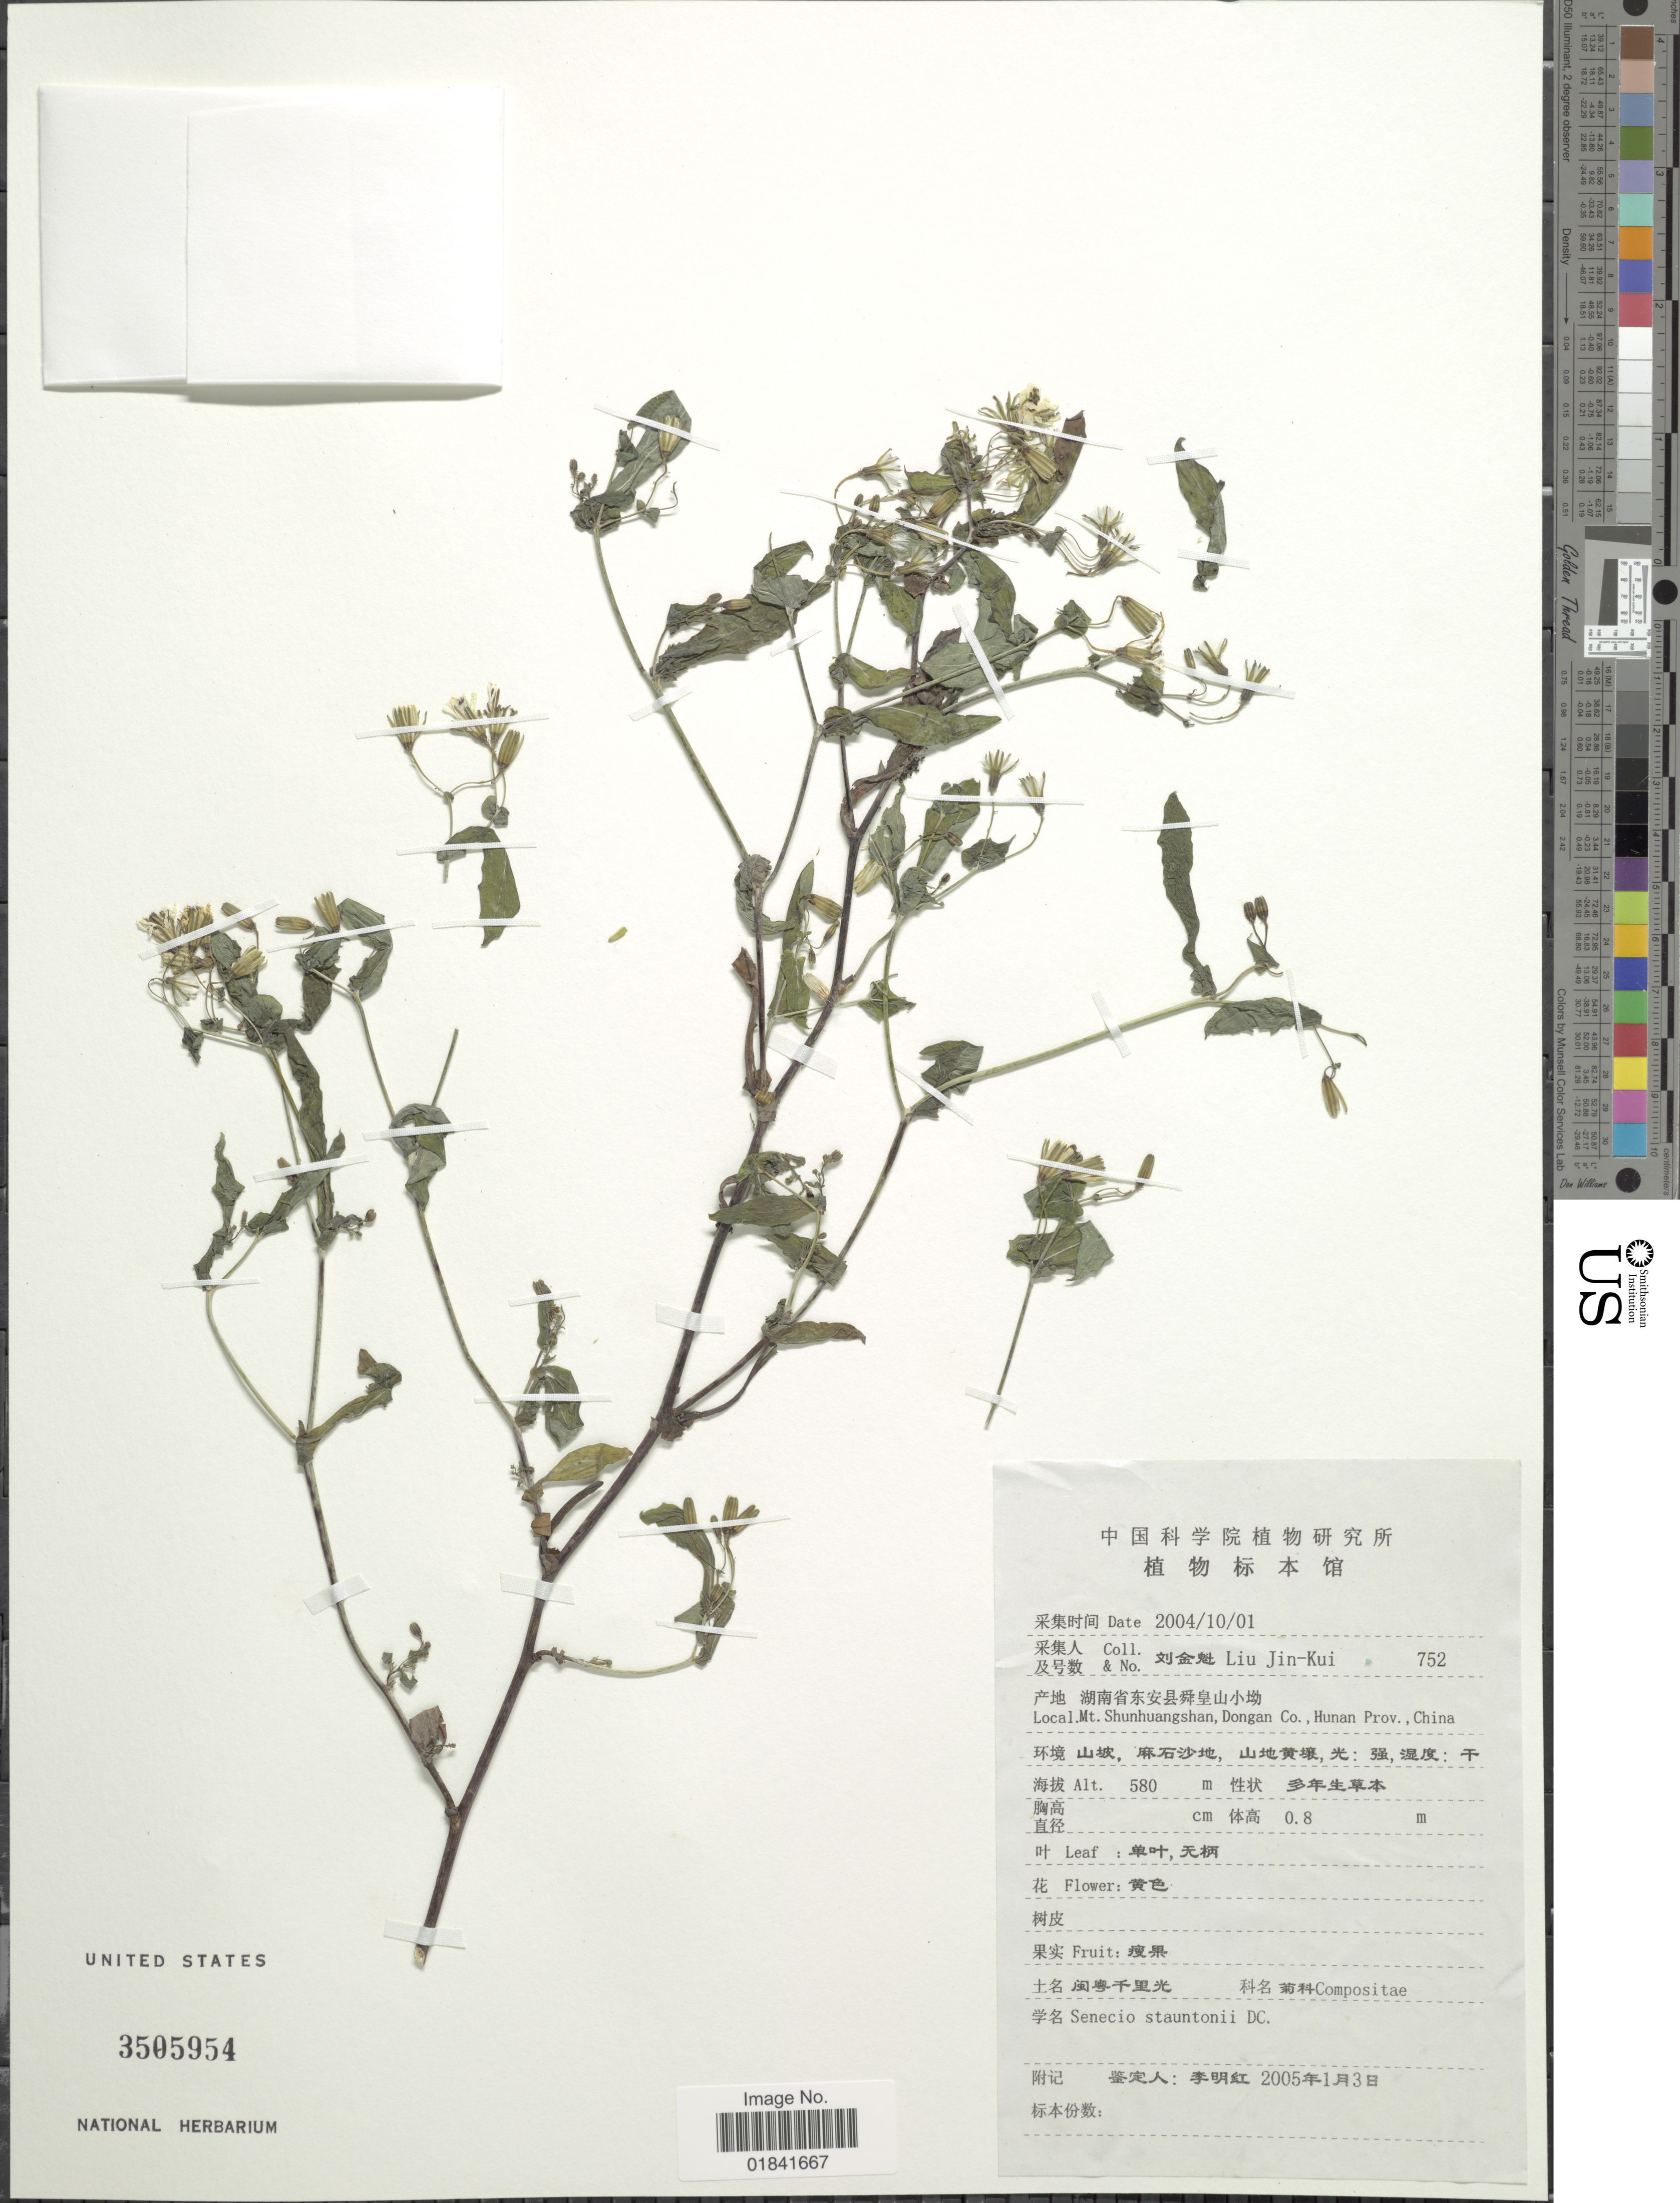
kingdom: Plantae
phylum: Tracheophyta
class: Magnoliopsida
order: Asterales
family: Asteraceae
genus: Senecio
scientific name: Senecio stauntonii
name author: DC.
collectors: Liu Jin-Kui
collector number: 752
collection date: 2004-10-01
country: China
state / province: Hunan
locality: Mt. Shunhuangshan, Dongan Co.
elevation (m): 580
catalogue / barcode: US 3505954